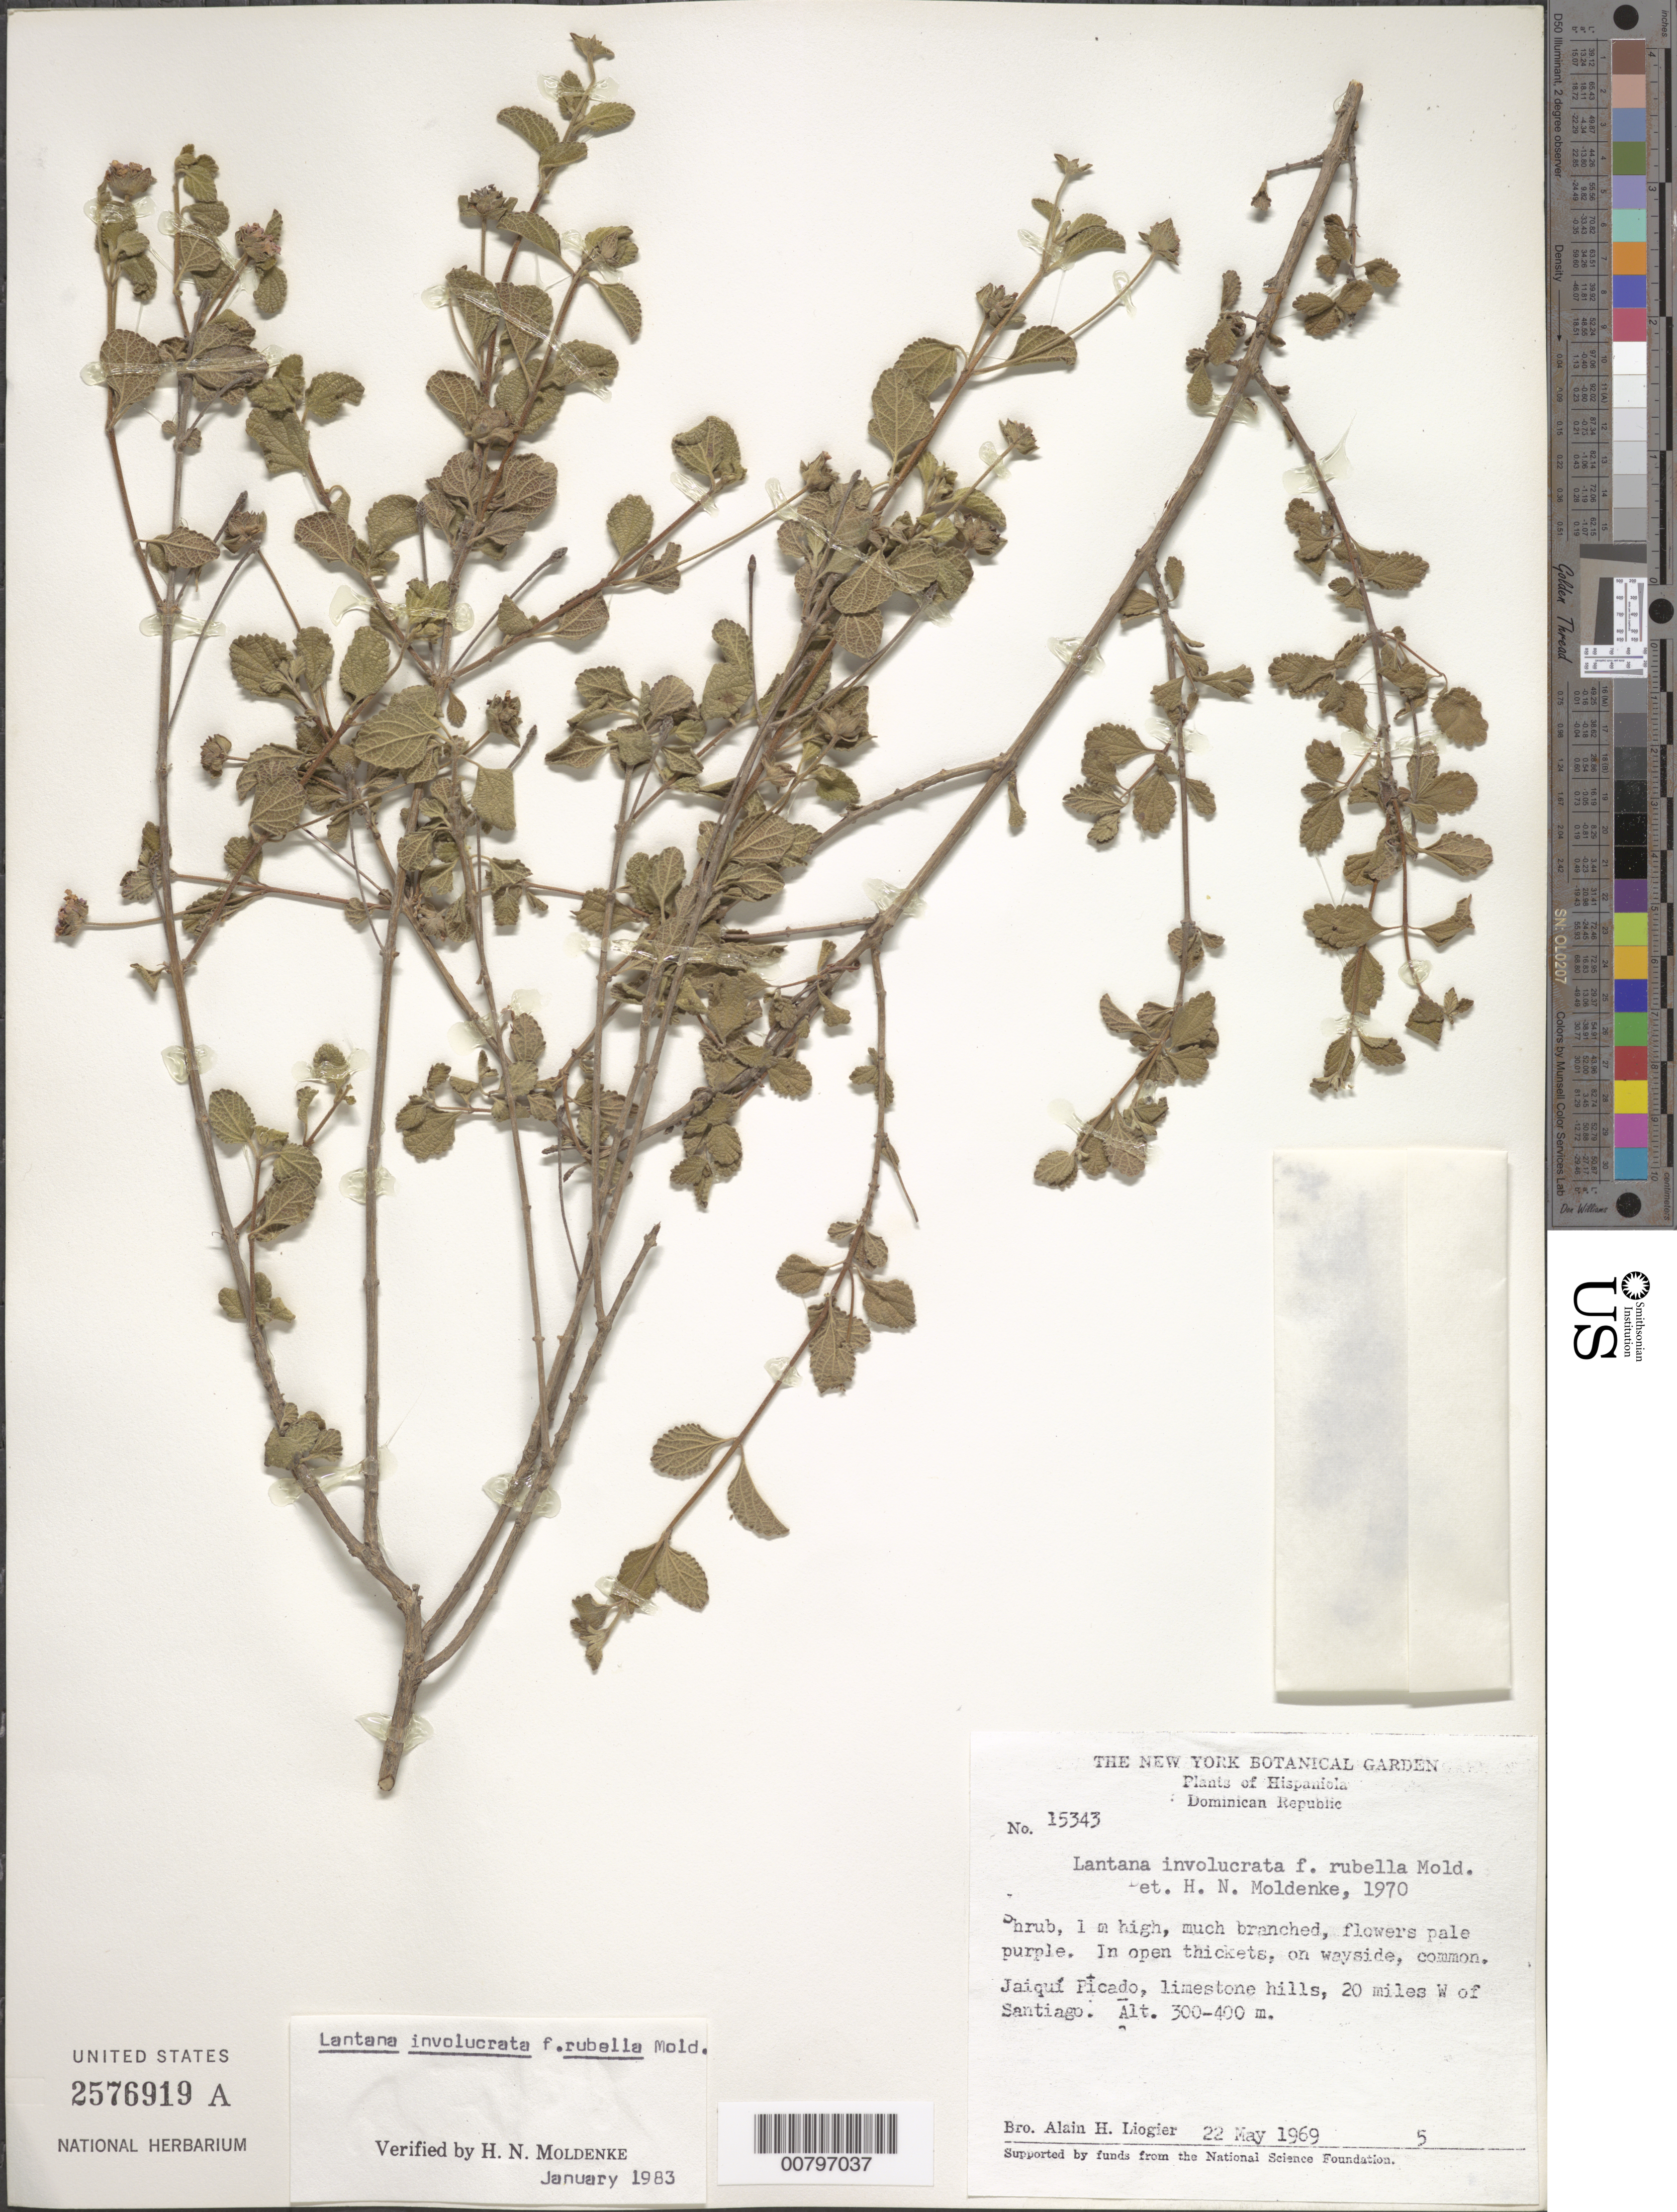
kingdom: Plantae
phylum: Tracheophyta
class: Magnoliopsida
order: Lamiales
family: Verbenaceae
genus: Lantana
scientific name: Lantana involucrata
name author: L.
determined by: Moldenke, H. N.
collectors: A. H. Liogier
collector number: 15343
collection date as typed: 22 May 1969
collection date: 1969-05-22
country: Dominican Republic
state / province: Santiago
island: Hispaniola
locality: Jaiquí Picado, 20 miles W of Santiago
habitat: In open thickets on limestone hills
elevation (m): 300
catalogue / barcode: US 2576919A